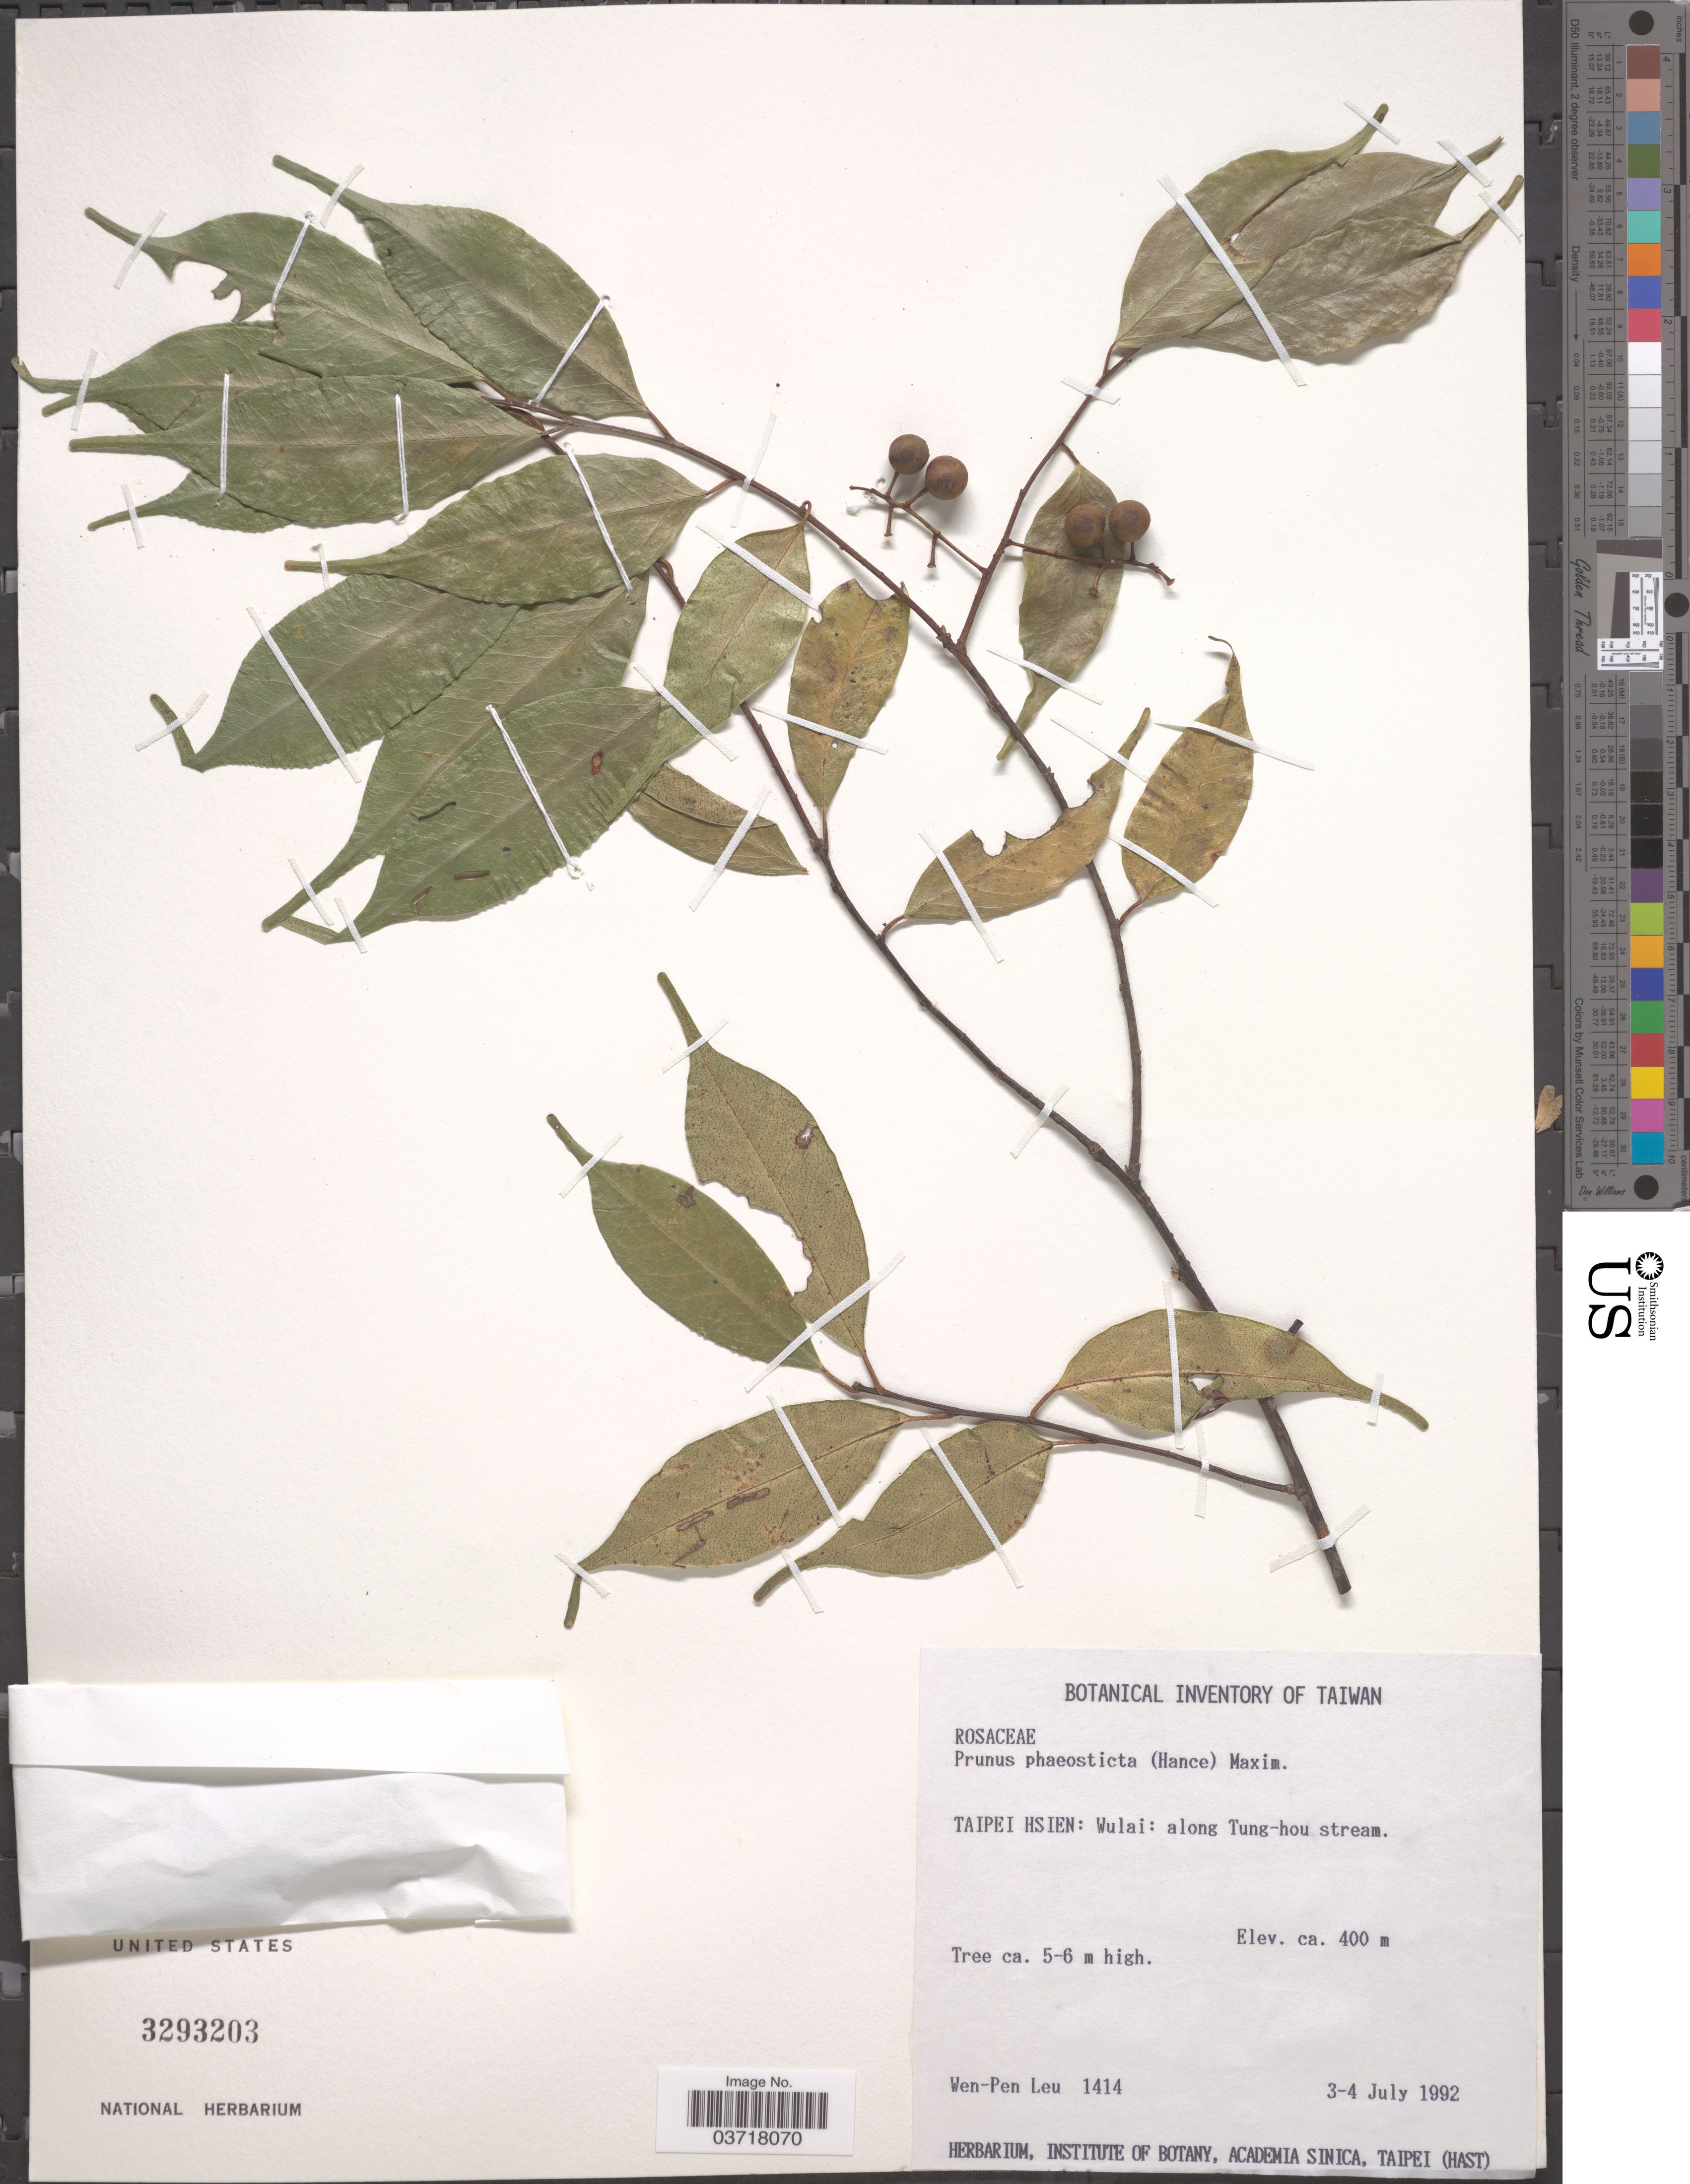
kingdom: Plantae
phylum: Tracheophyta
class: Magnoliopsida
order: Rosales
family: Rosaceae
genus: Prunus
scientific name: Prunus phaeosticta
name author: (Hance) Maxim.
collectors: W. Leu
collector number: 1414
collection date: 1992-07-03/1992-07-04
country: Taiwan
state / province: Taipei City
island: Taiwan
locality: Taipei Hsien: Wulai: along Tung-hou stream.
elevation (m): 400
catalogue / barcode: US 3293203